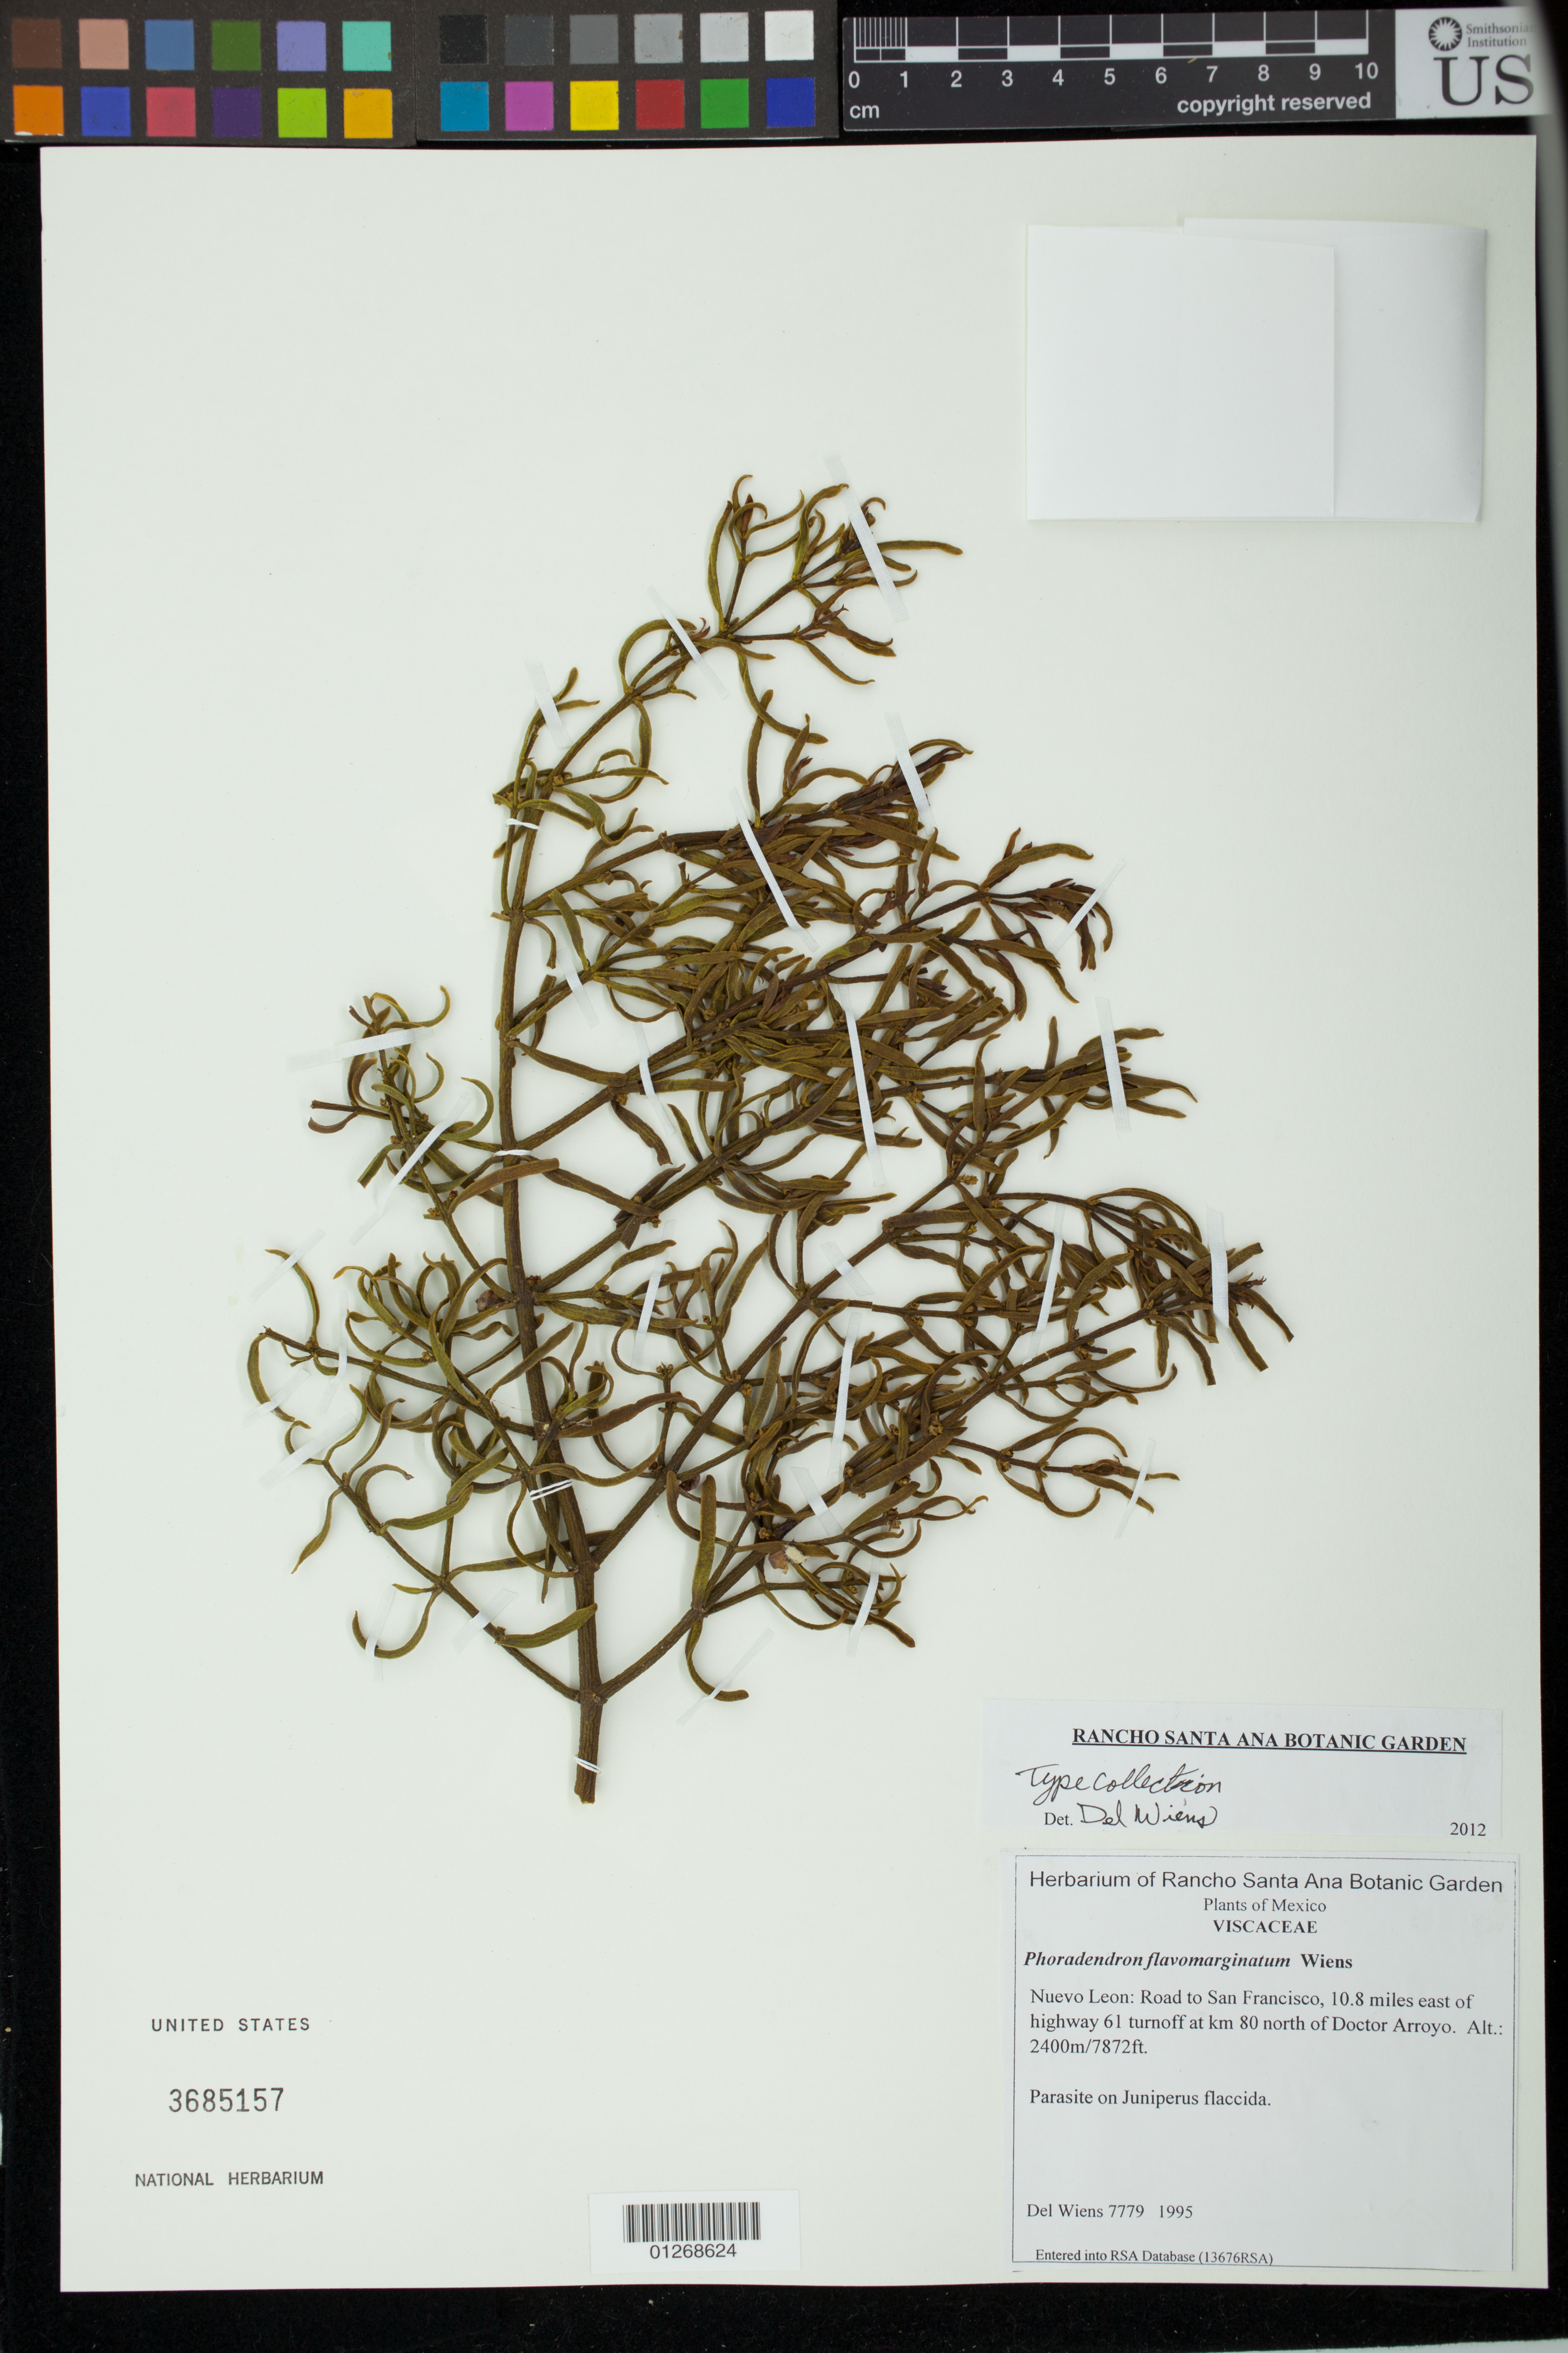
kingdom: Plantae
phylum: Tracheophyta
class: Magnoliopsida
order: Santalales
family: Viscaceae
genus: Phoradendron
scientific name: Phoradendron flavomarginatum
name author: Wiens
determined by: Wiens, D.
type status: Type Collection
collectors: D. Wiens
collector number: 7779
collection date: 1995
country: Mexico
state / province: Nuevo León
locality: Nuevo Leon: road to San Francisco, 10.8 miles east of highway 61 turnoff at km 80 north of Doctor Arroyo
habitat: Parasite on Juniperus flaccida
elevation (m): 2400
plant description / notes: Type status uncertain. Protologue cites holotype at US, but this sheet annotated as "Type collection" by Wiens (2012).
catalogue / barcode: US 3685157